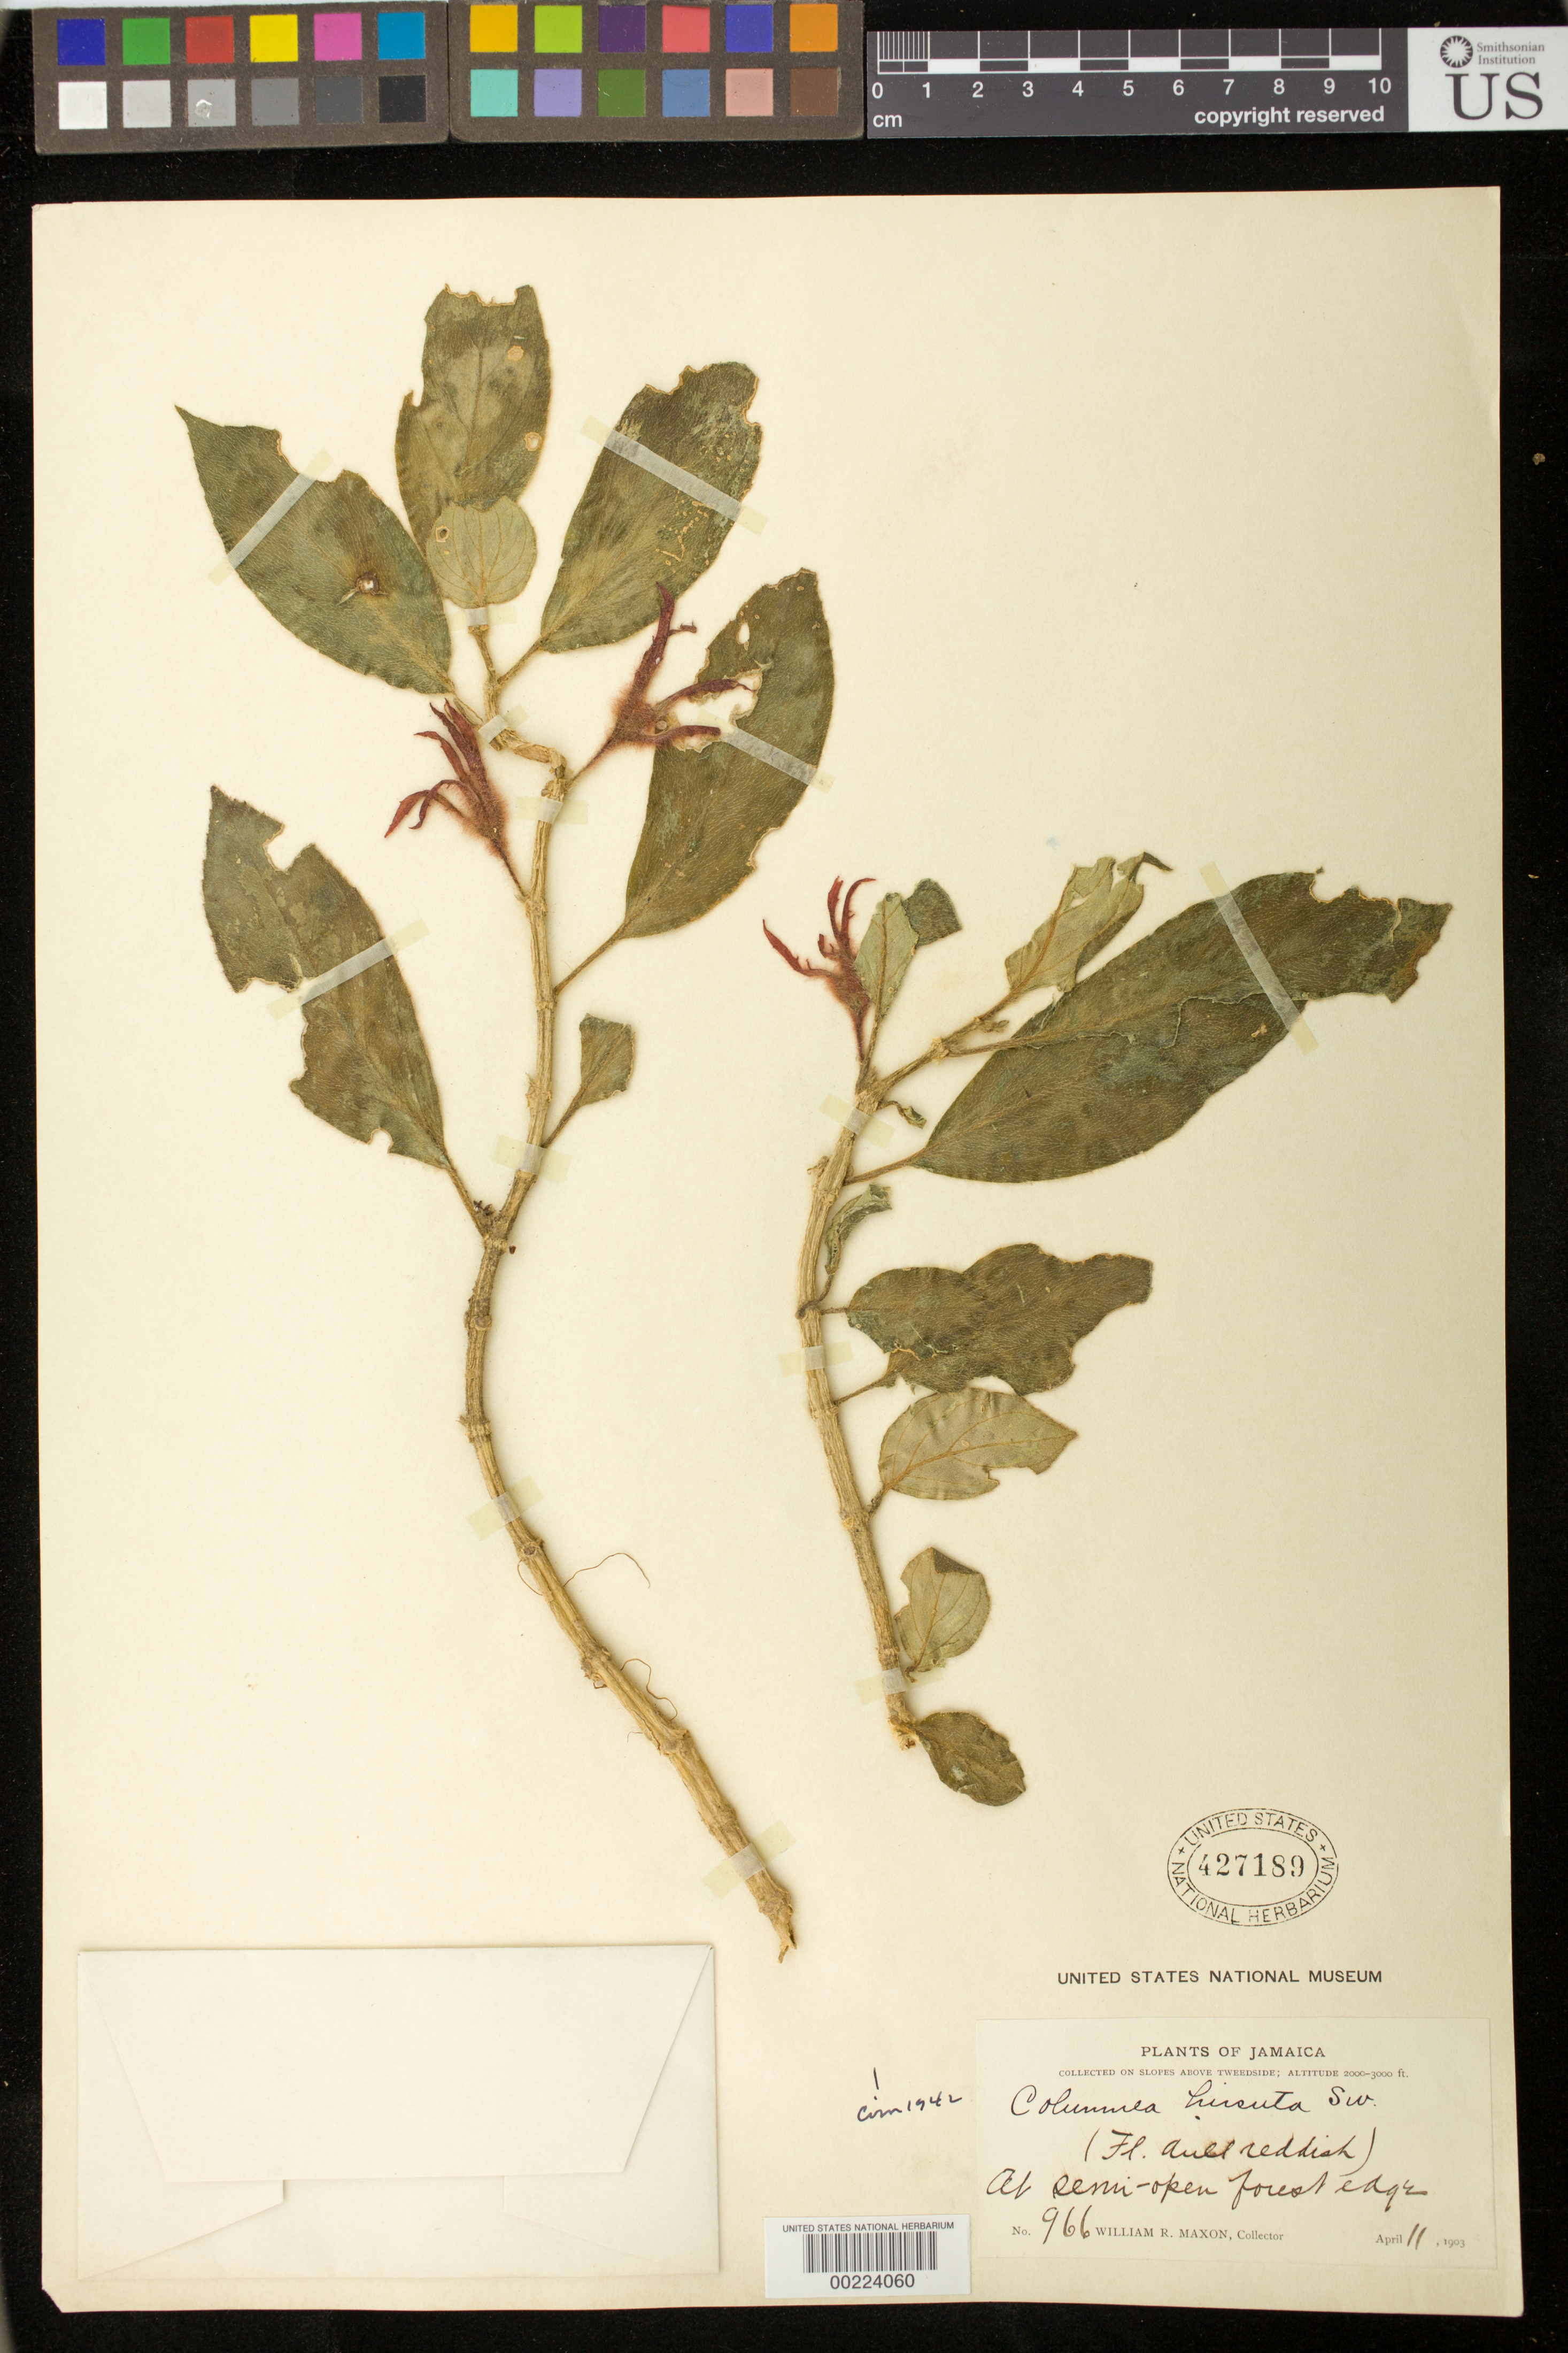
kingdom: Plantae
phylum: Tracheophyta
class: Magnoliopsida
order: Lamiales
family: Gesneriaceae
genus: Columnea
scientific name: Columnea hirsuta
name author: Sw.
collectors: W. R. Maxon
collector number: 966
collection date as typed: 11 Apr 1903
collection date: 1903-04-11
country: Jamaica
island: Jamaica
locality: On slopes above Tweedside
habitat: At semi-open forest edge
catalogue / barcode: US 427189